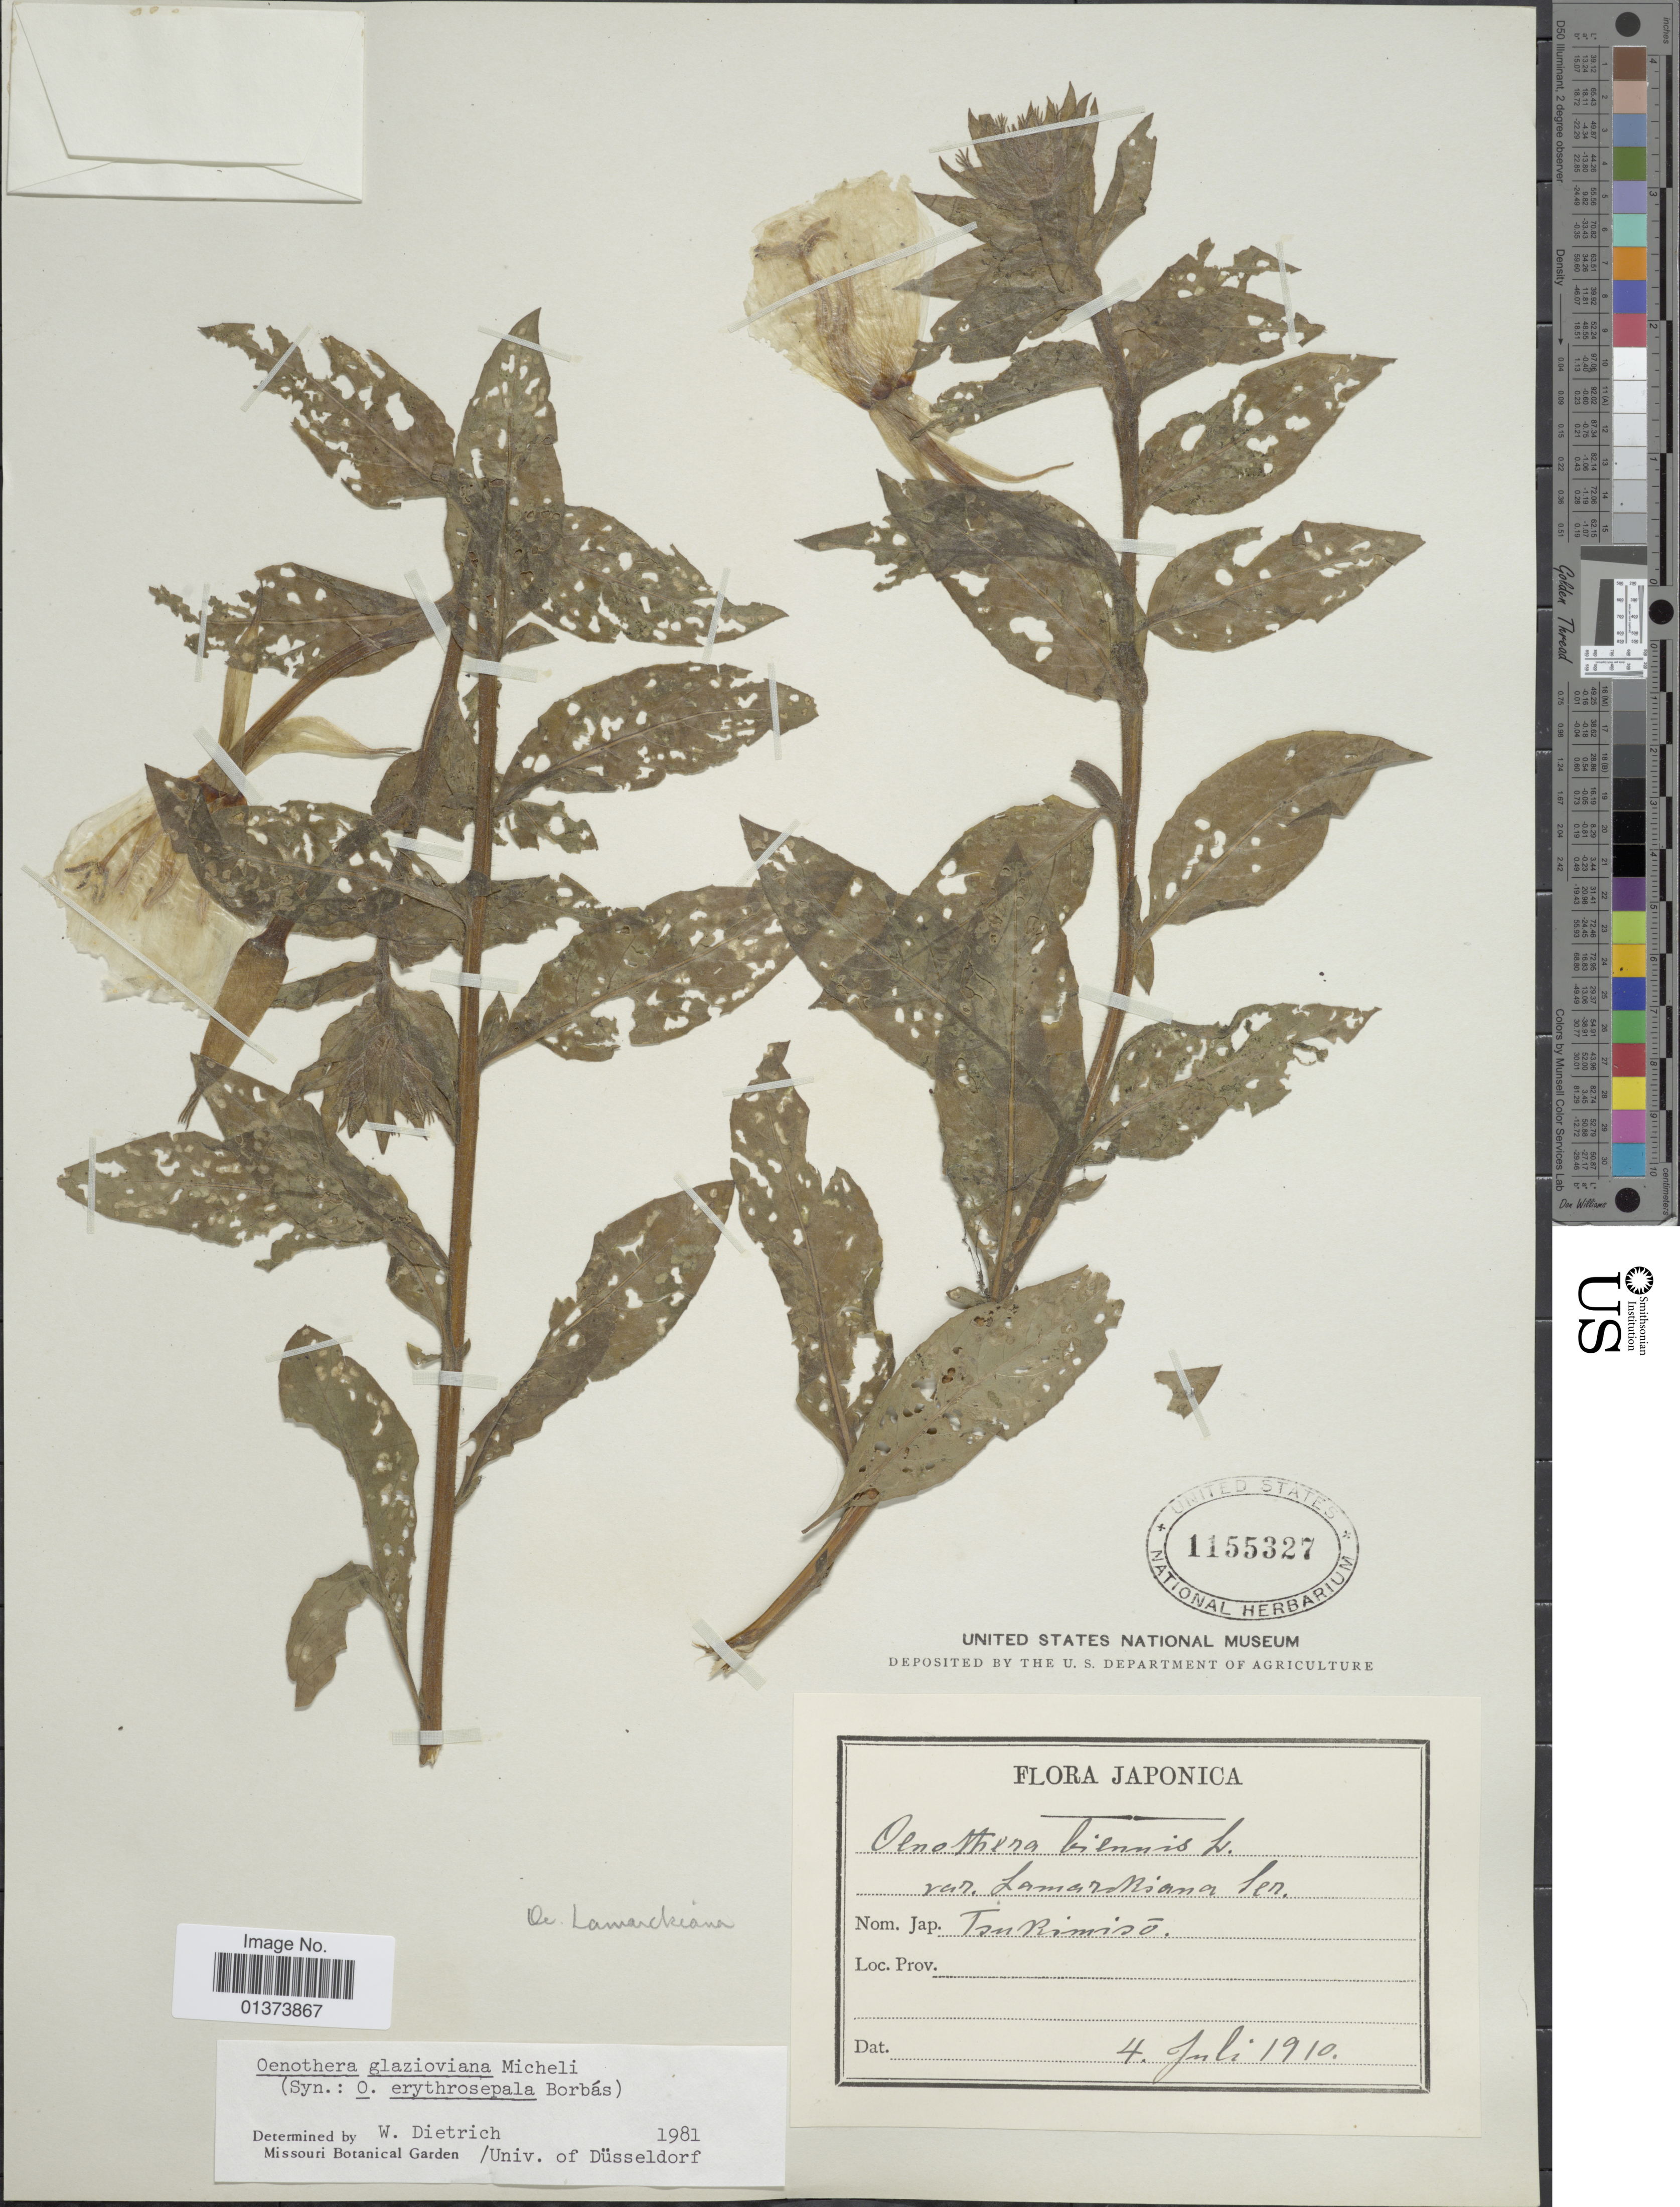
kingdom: Plantae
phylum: Tracheophyta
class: Magnoliopsida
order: Myrtales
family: Onagraceae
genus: Oenothera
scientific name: Oenothera glazioviana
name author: Micheli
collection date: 1910-07-04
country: Japan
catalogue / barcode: US 1155327